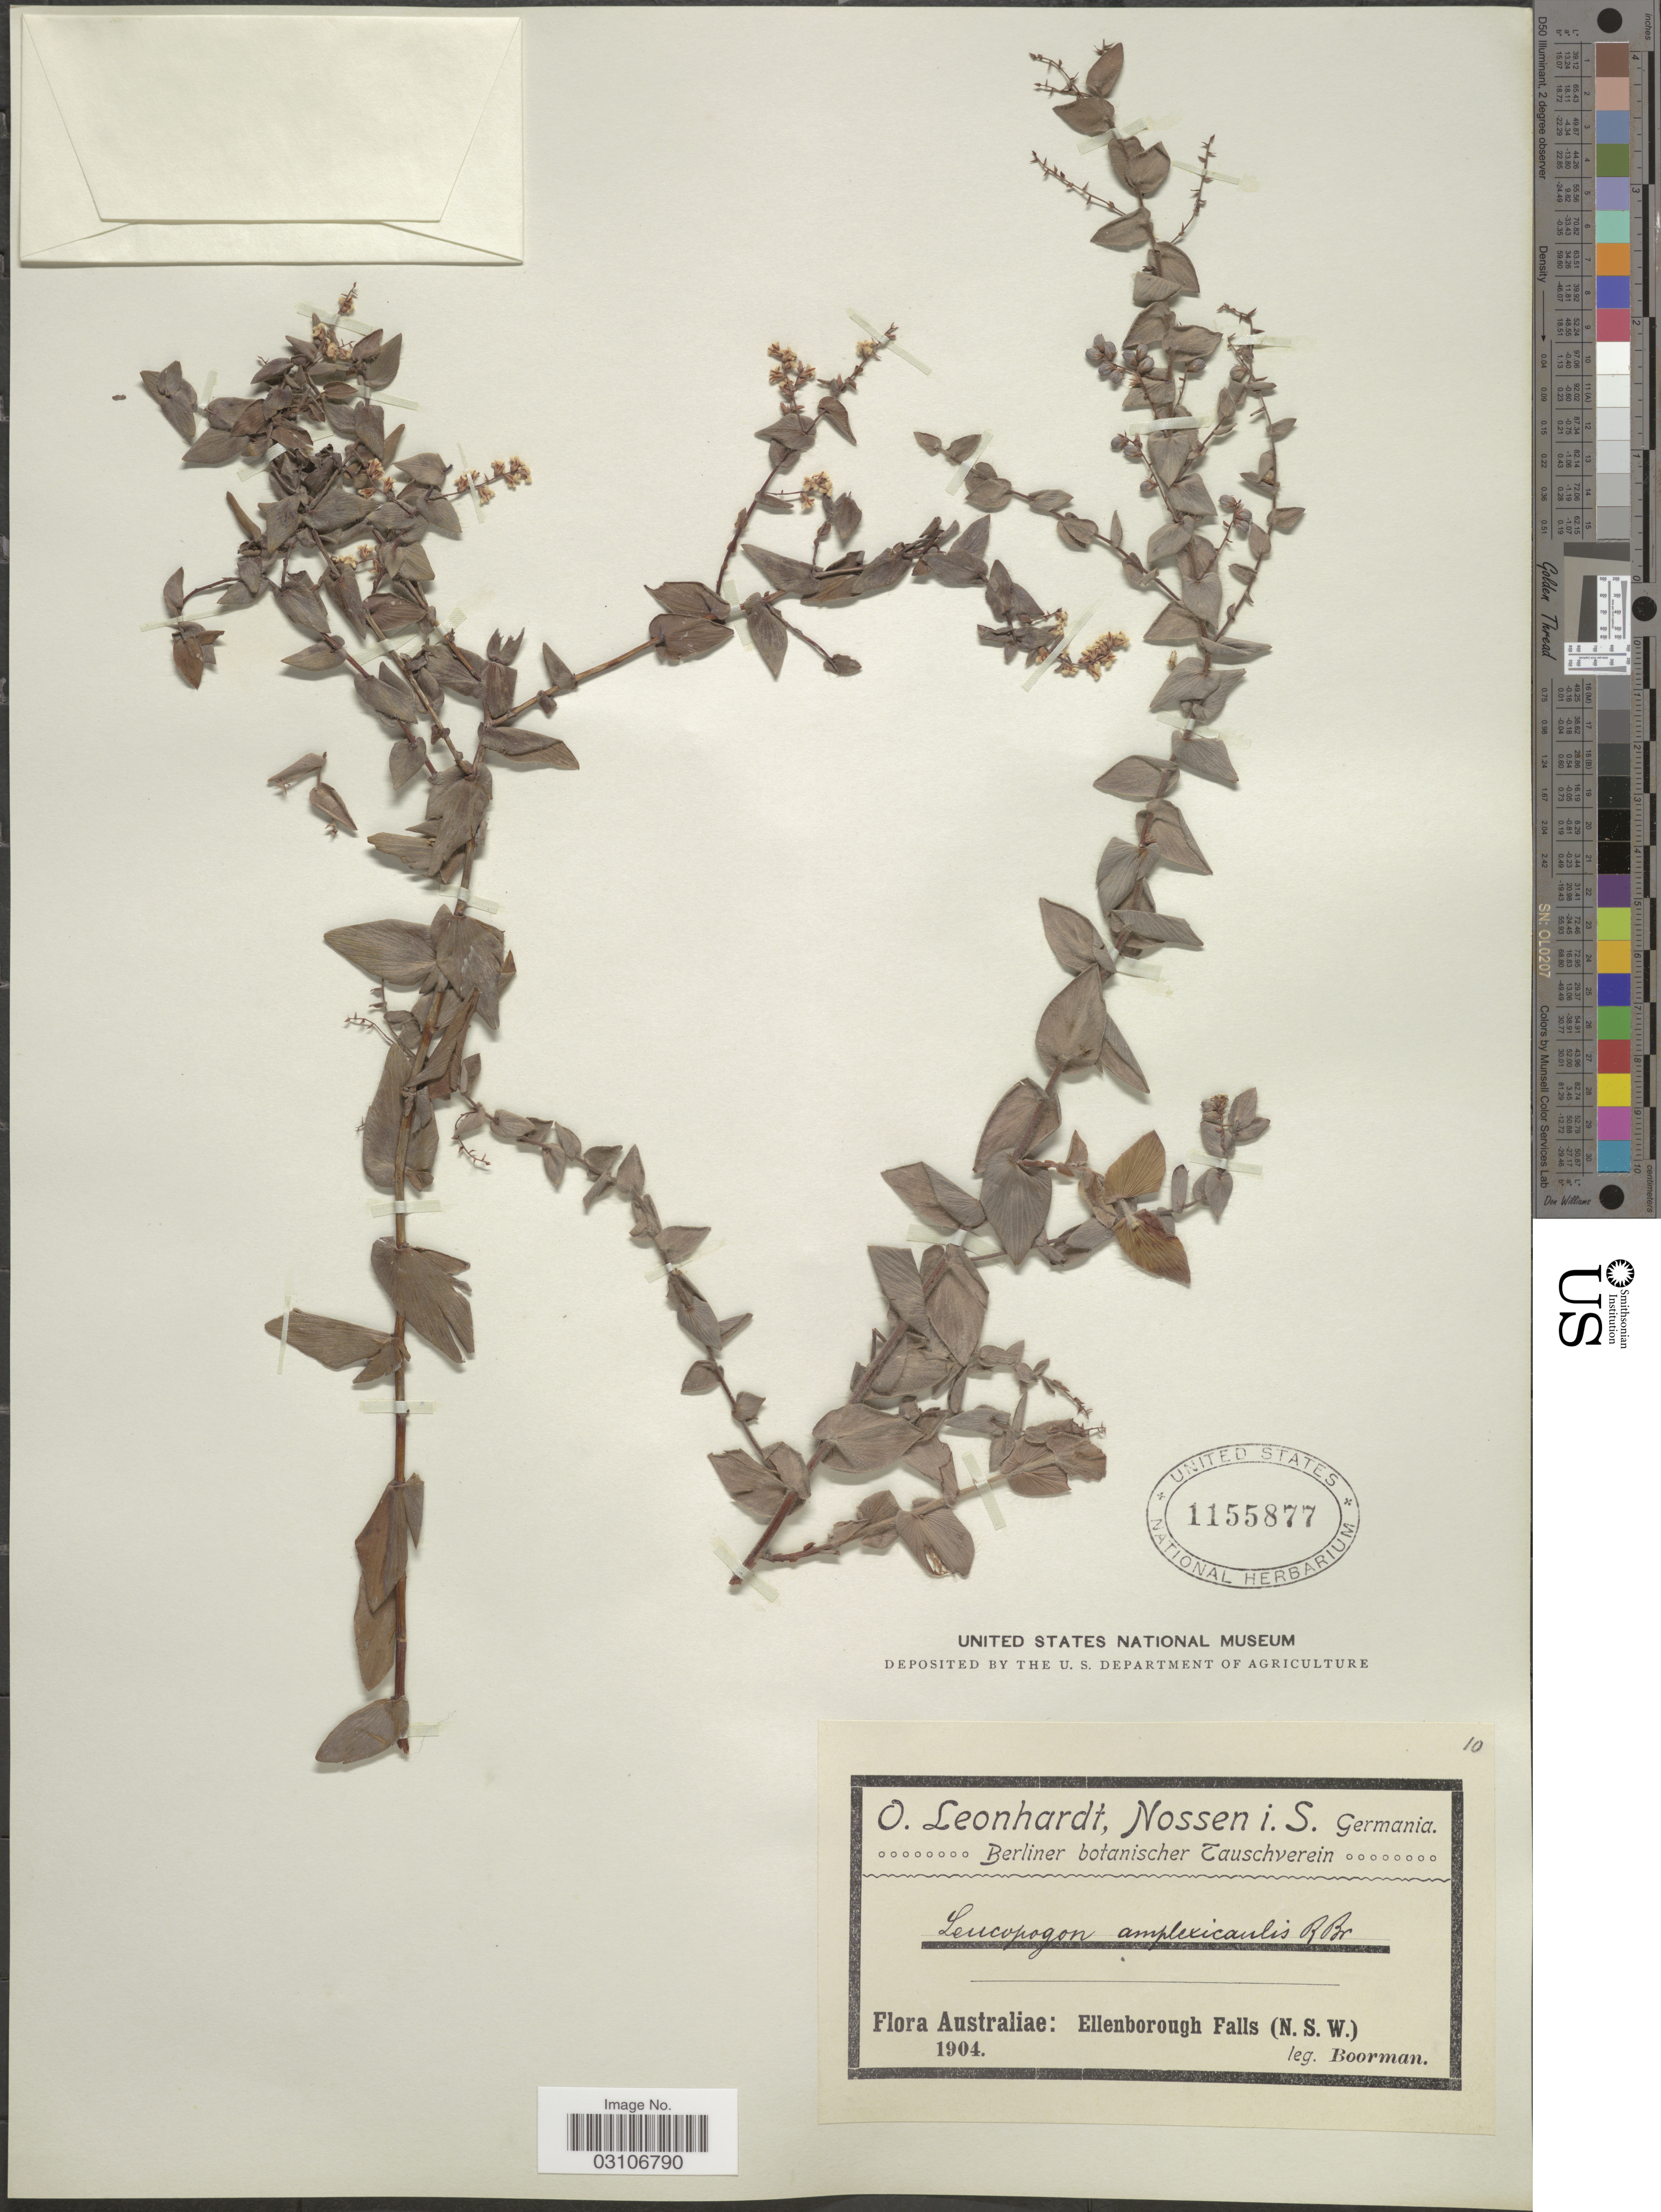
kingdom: Plantae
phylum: Tracheophyta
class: Magnoliopsida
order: Ericales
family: Ericaceae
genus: Leucopogon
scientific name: Leucopogon amplexicaulis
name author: R. Br.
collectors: -. Boorman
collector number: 10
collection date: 1904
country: Australia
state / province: New South Wales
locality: Ellenborough Falls.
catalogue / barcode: US 1155877